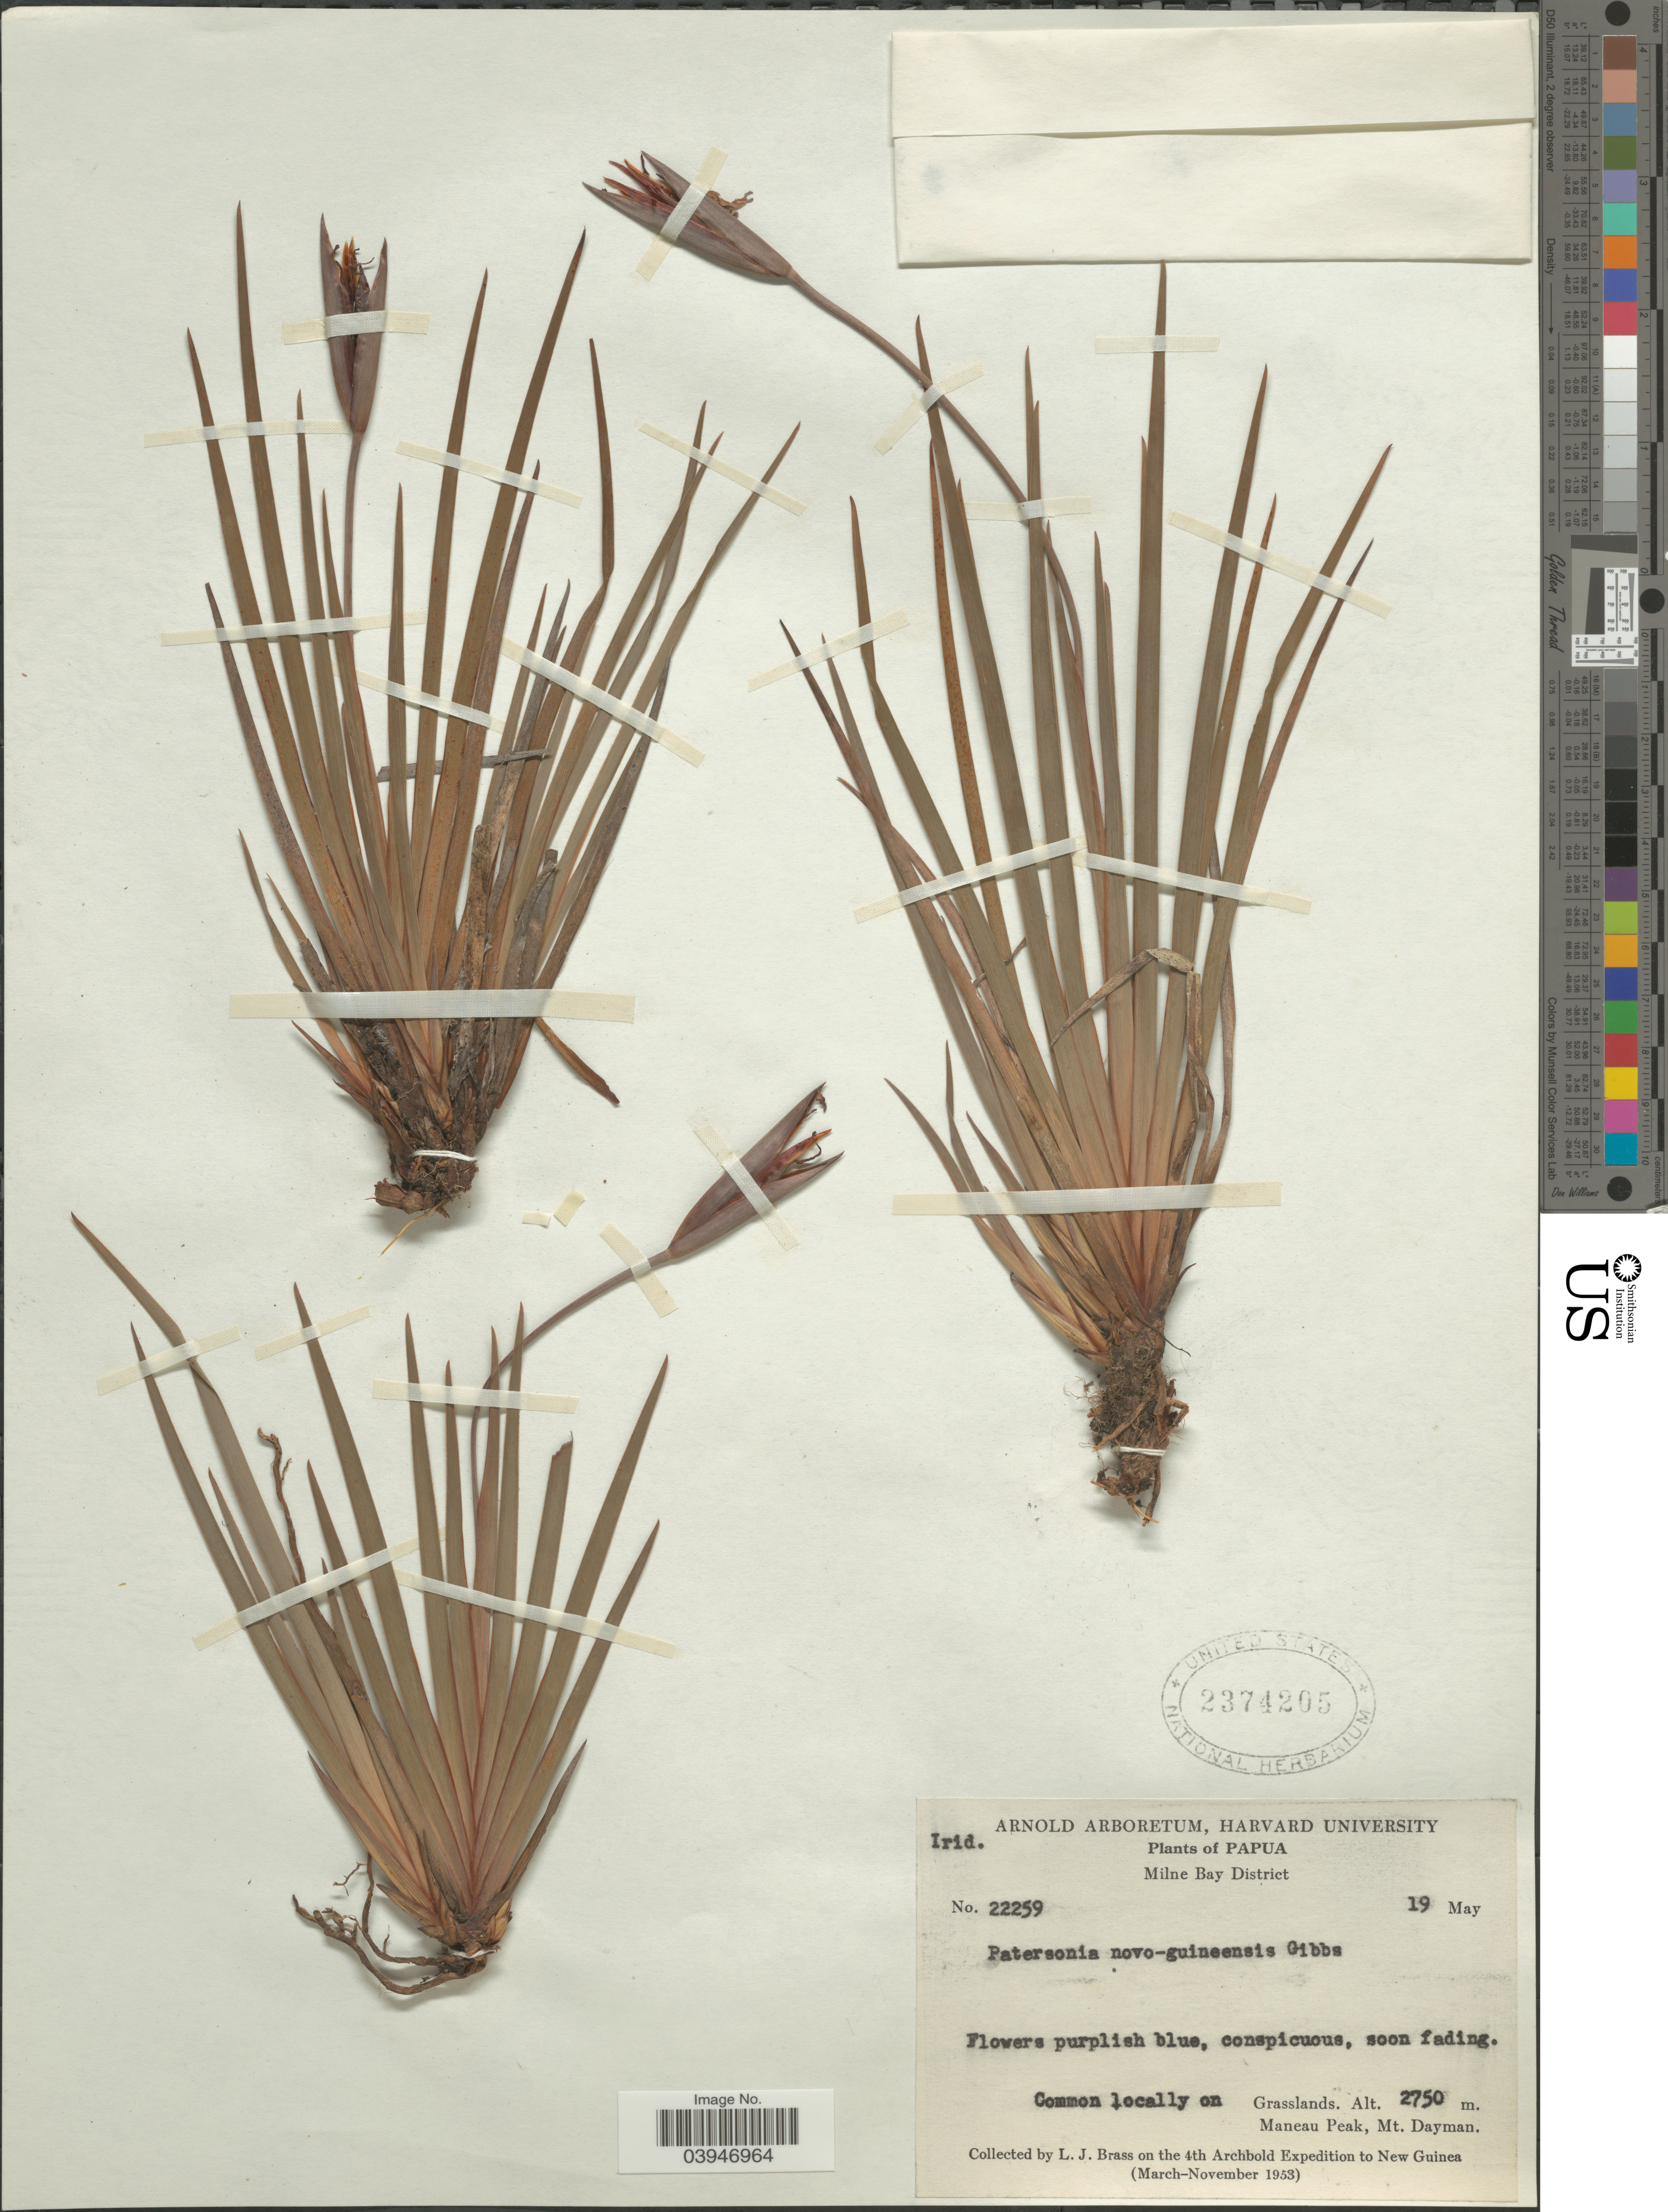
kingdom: Plantae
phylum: Tracheophyta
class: Liliopsida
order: Asparagales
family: Iridaceae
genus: Patersonia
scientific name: Patersonia novoguineensis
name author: Gibbs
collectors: L. J. Brass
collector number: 22259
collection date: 1953-05-19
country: Papua New Guinea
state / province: Milne Bay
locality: Papua. Milne Bay District. Maneau Peak, Mt. Dayman. New Guinea.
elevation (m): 2750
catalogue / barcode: US 2374205